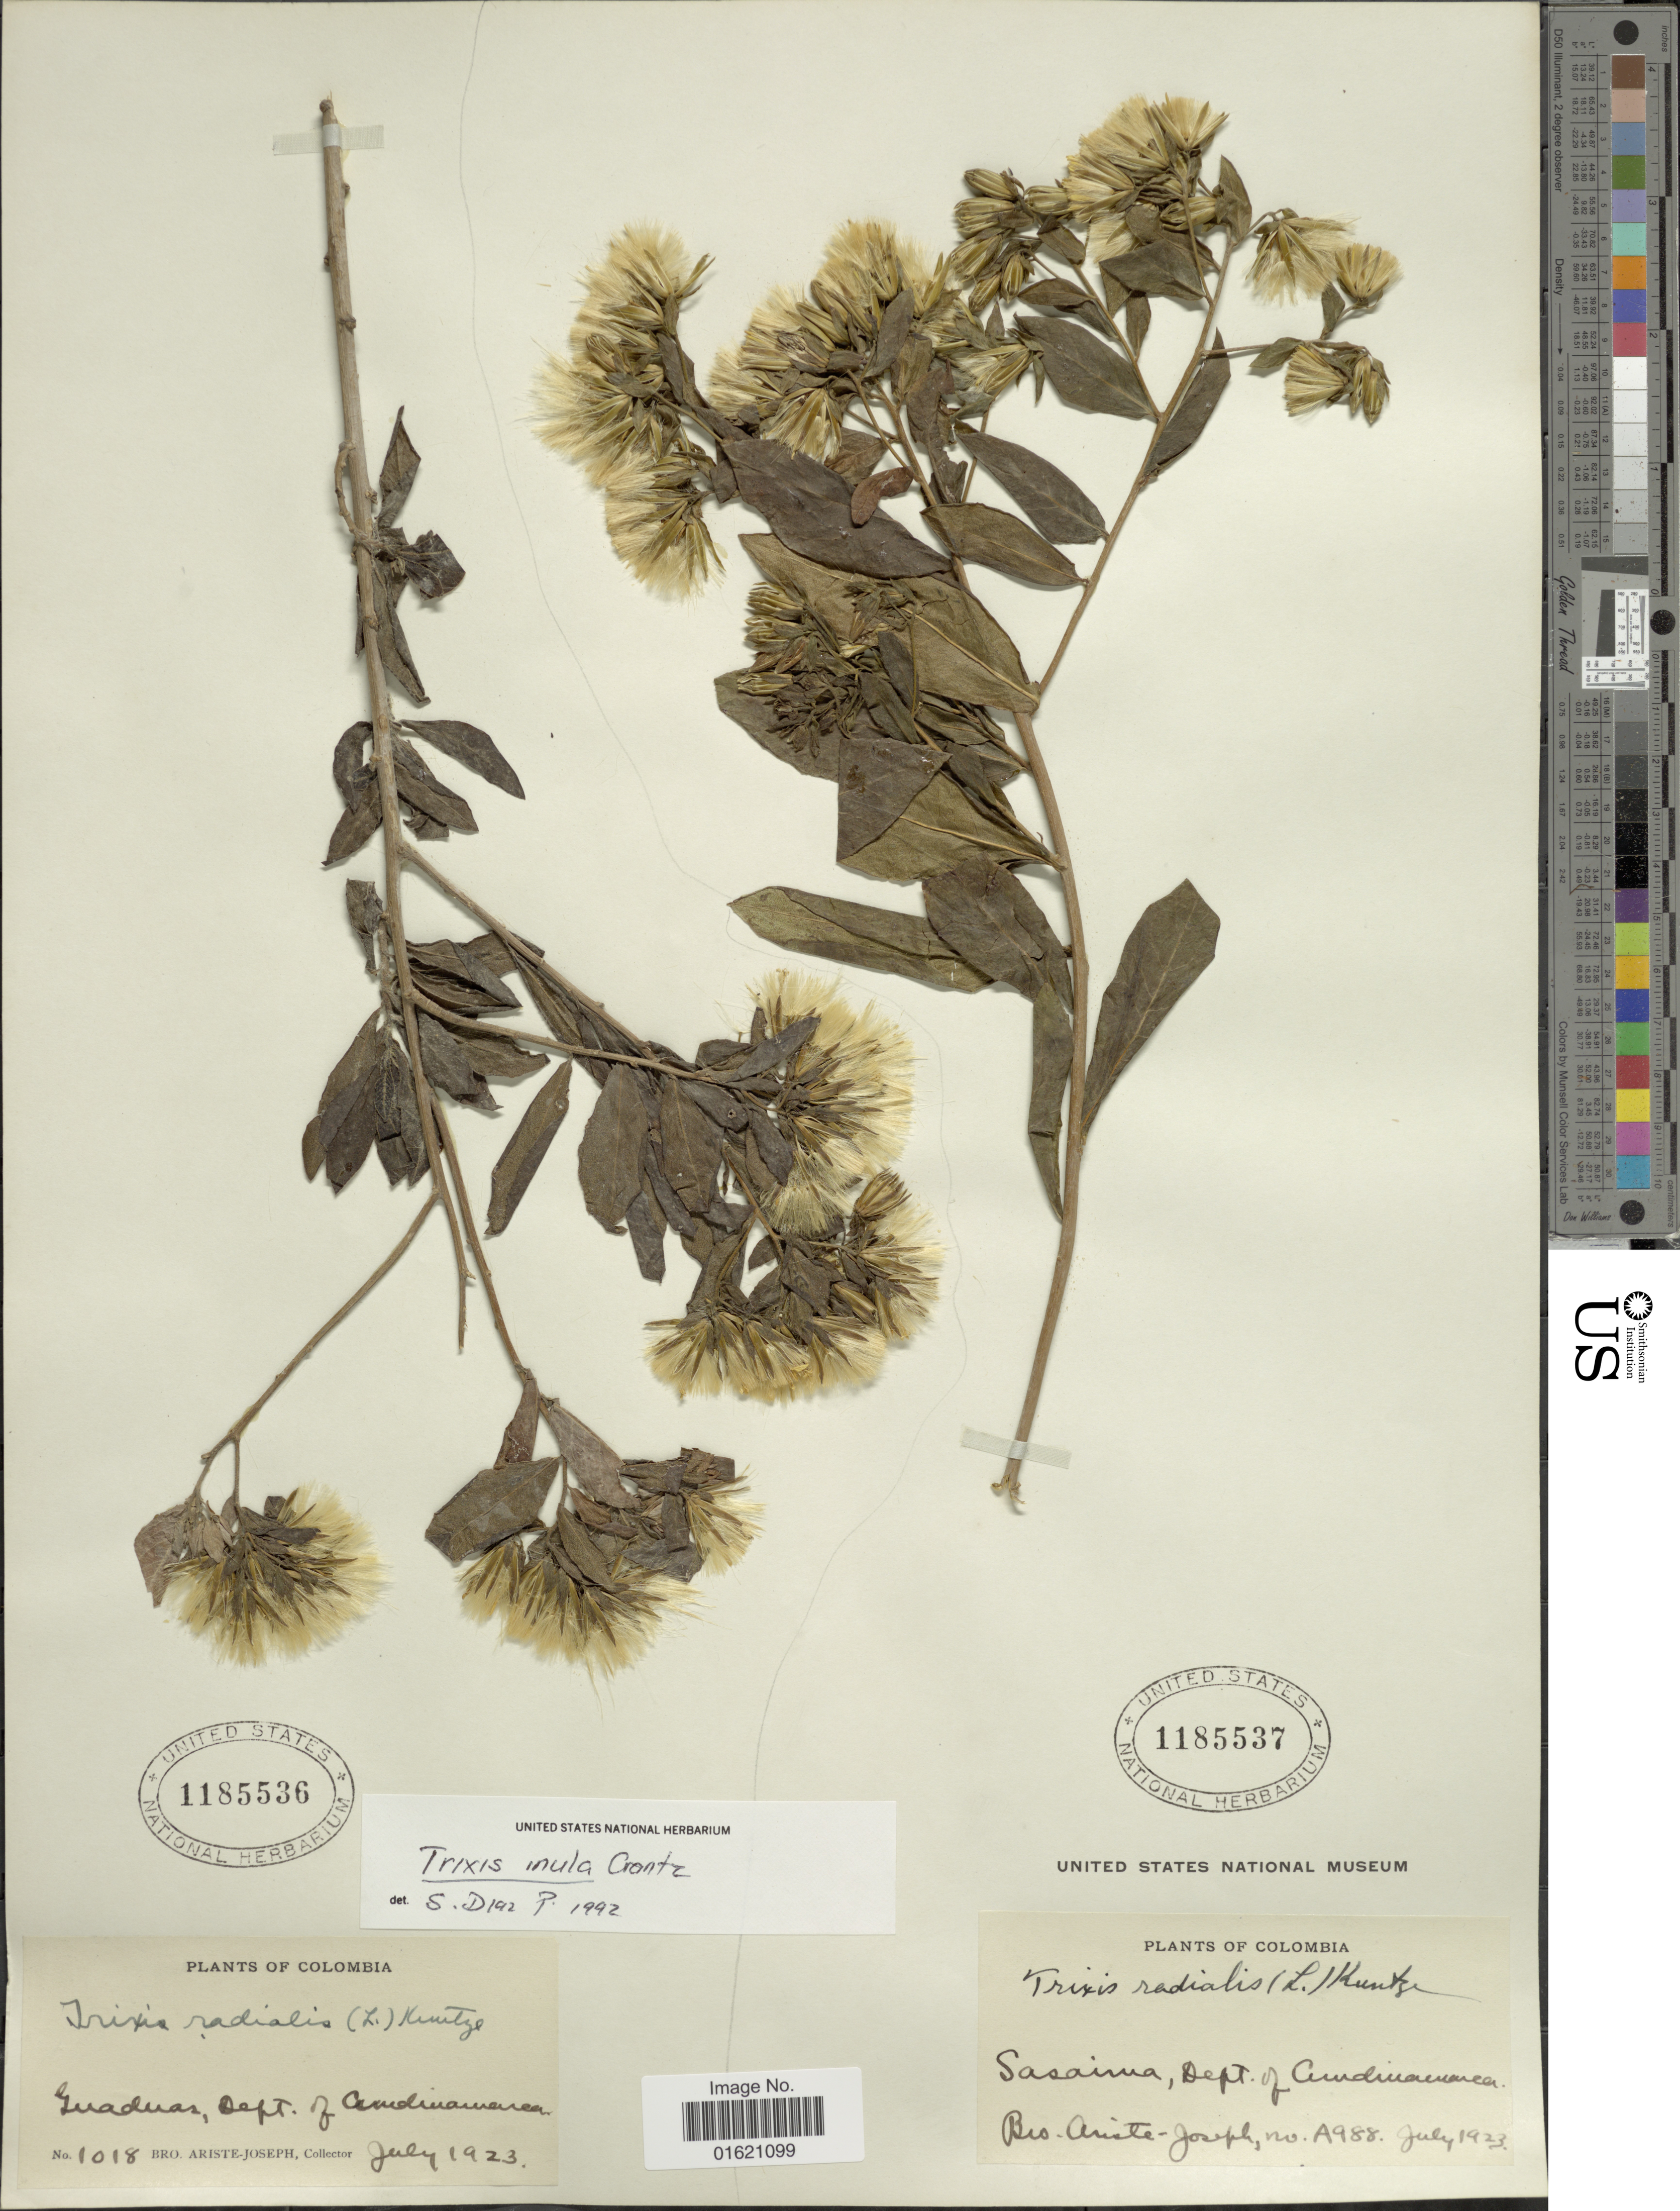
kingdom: Plantae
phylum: Tracheophyta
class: Magnoliopsida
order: Asterales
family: Asteraceae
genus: Trixis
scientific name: Trixis inula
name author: Crantz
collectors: Bro. Ariste-Joseph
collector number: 1018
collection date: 1923-07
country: Colombia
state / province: Cundinamarca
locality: Guaduas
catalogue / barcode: US 1185536